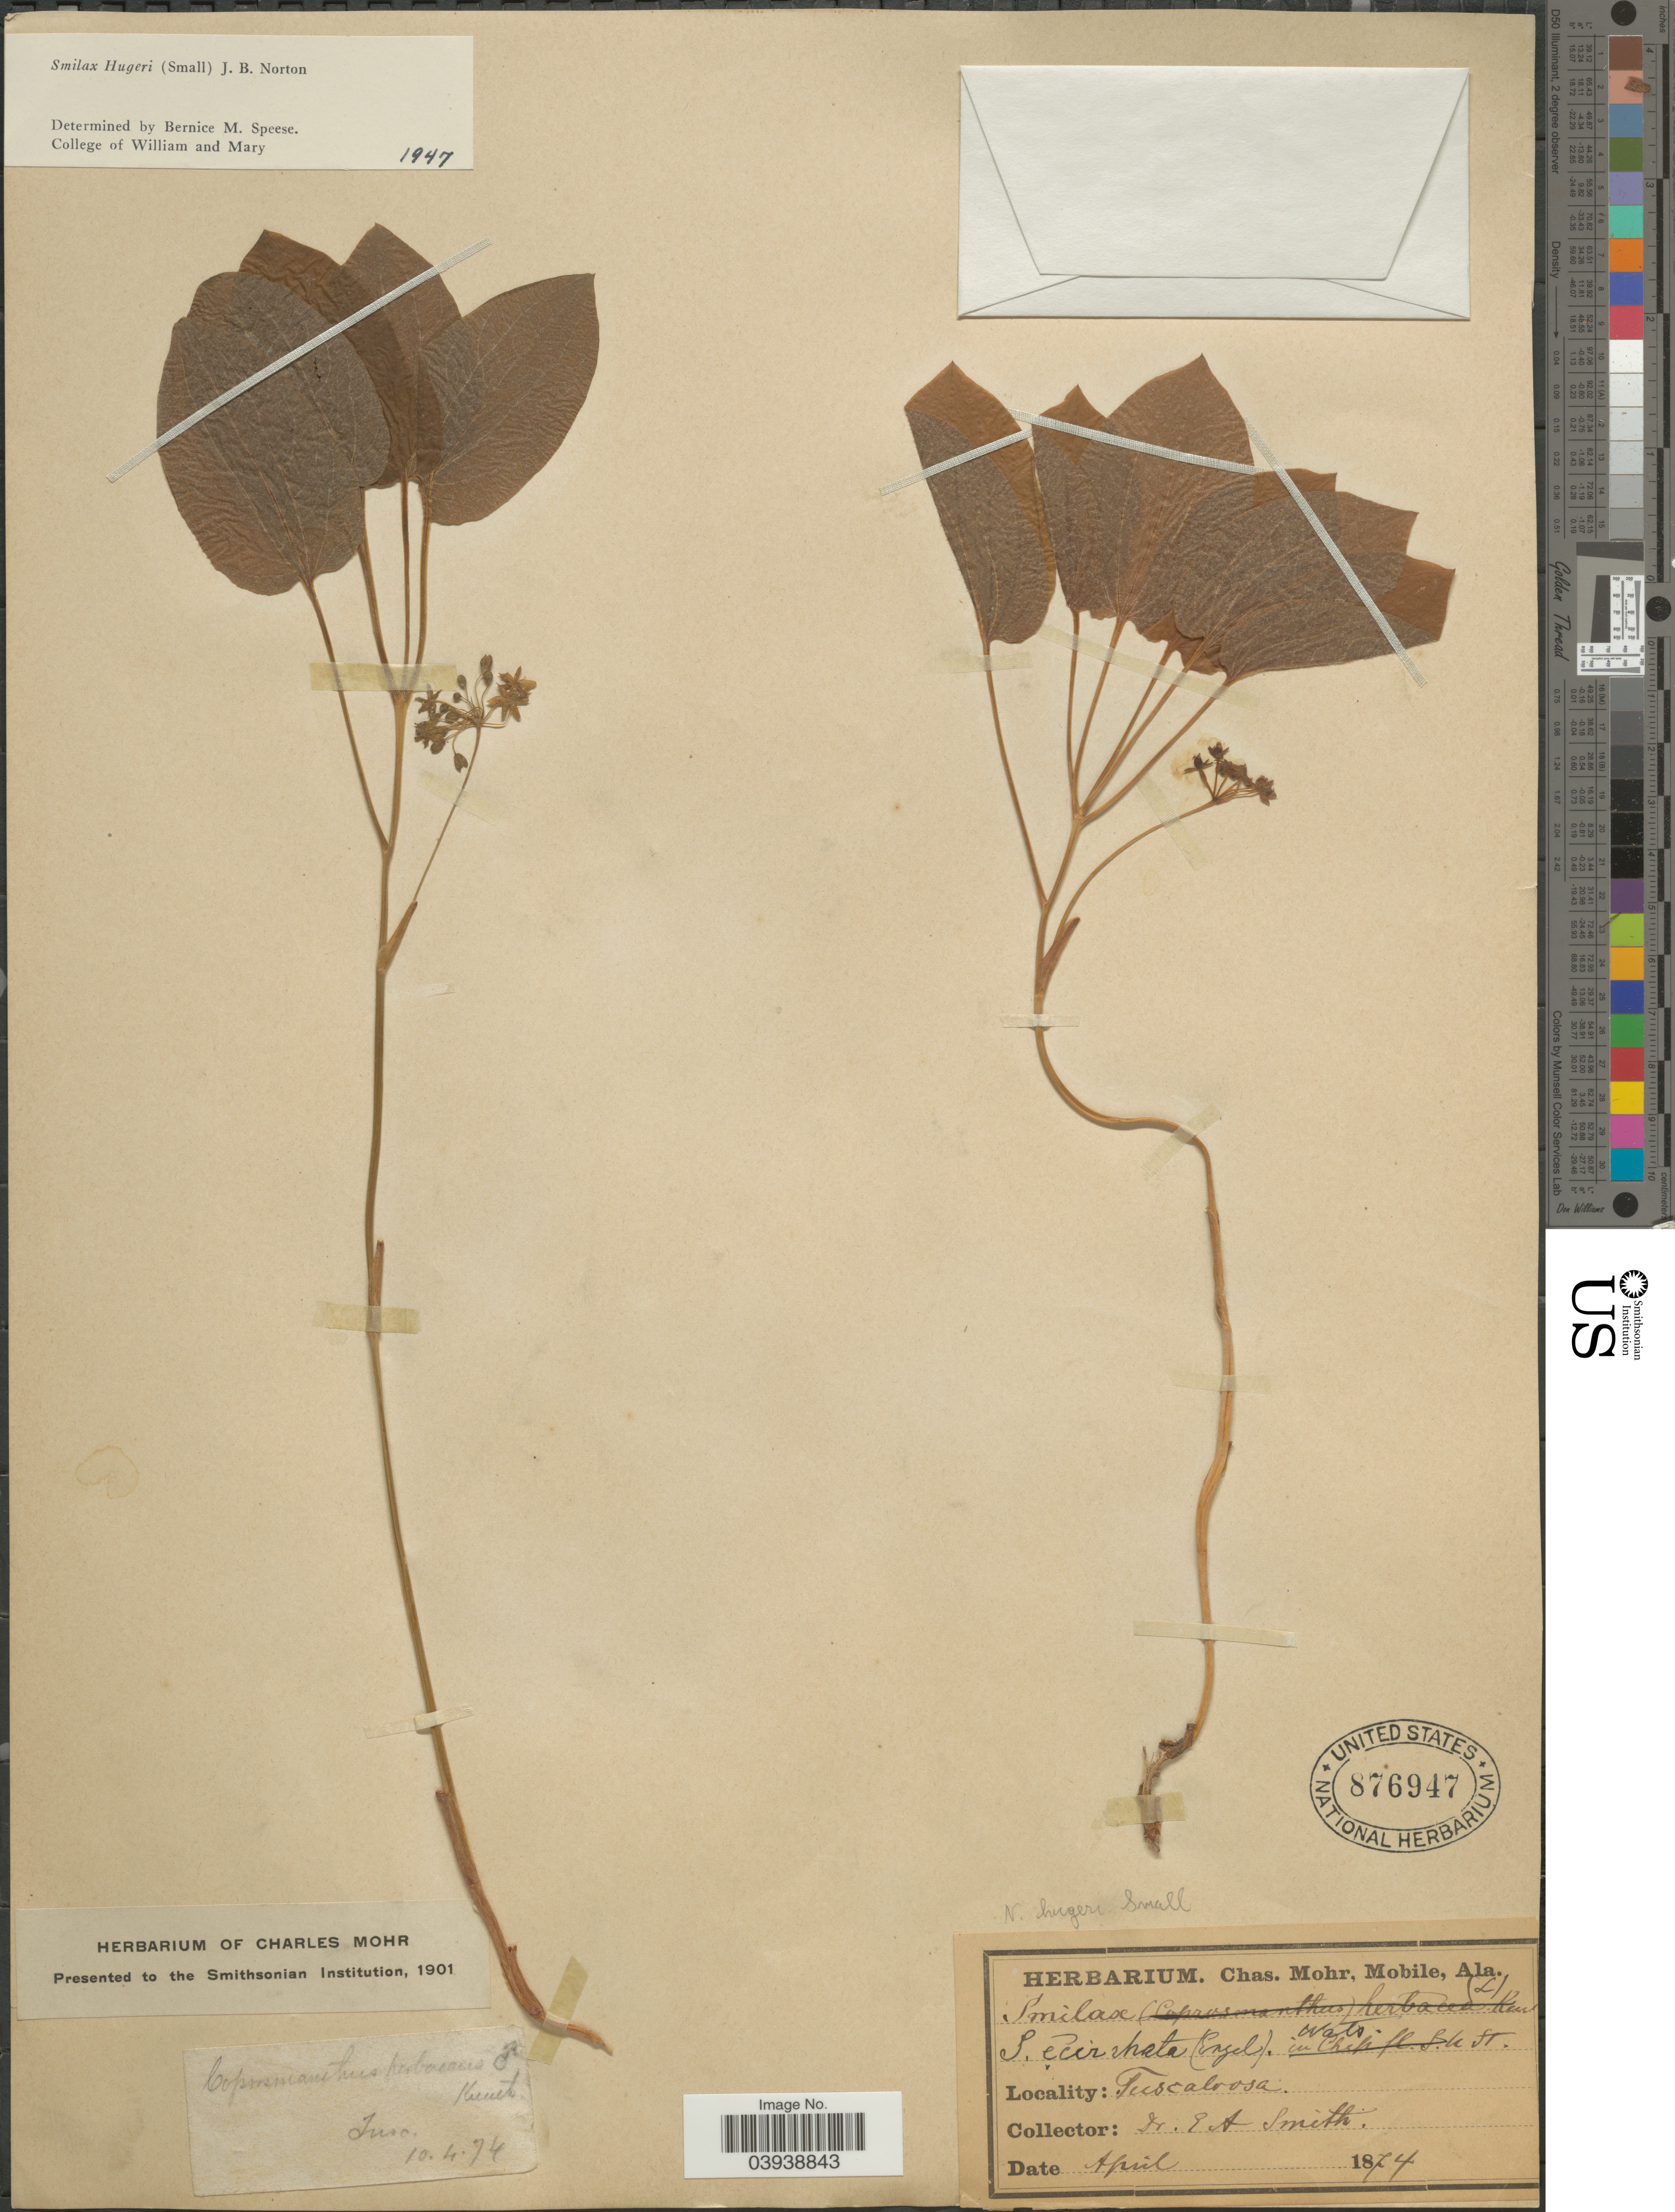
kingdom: Plantae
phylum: Tracheophyta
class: Liliopsida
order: Liliales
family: Smilacaceae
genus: Smilax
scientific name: Smilax hugeri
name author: J.B. Norton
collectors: E. A. Smith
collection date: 1874-04-10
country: United States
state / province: Alabama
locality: Tuscaloosa.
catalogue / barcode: US 876947